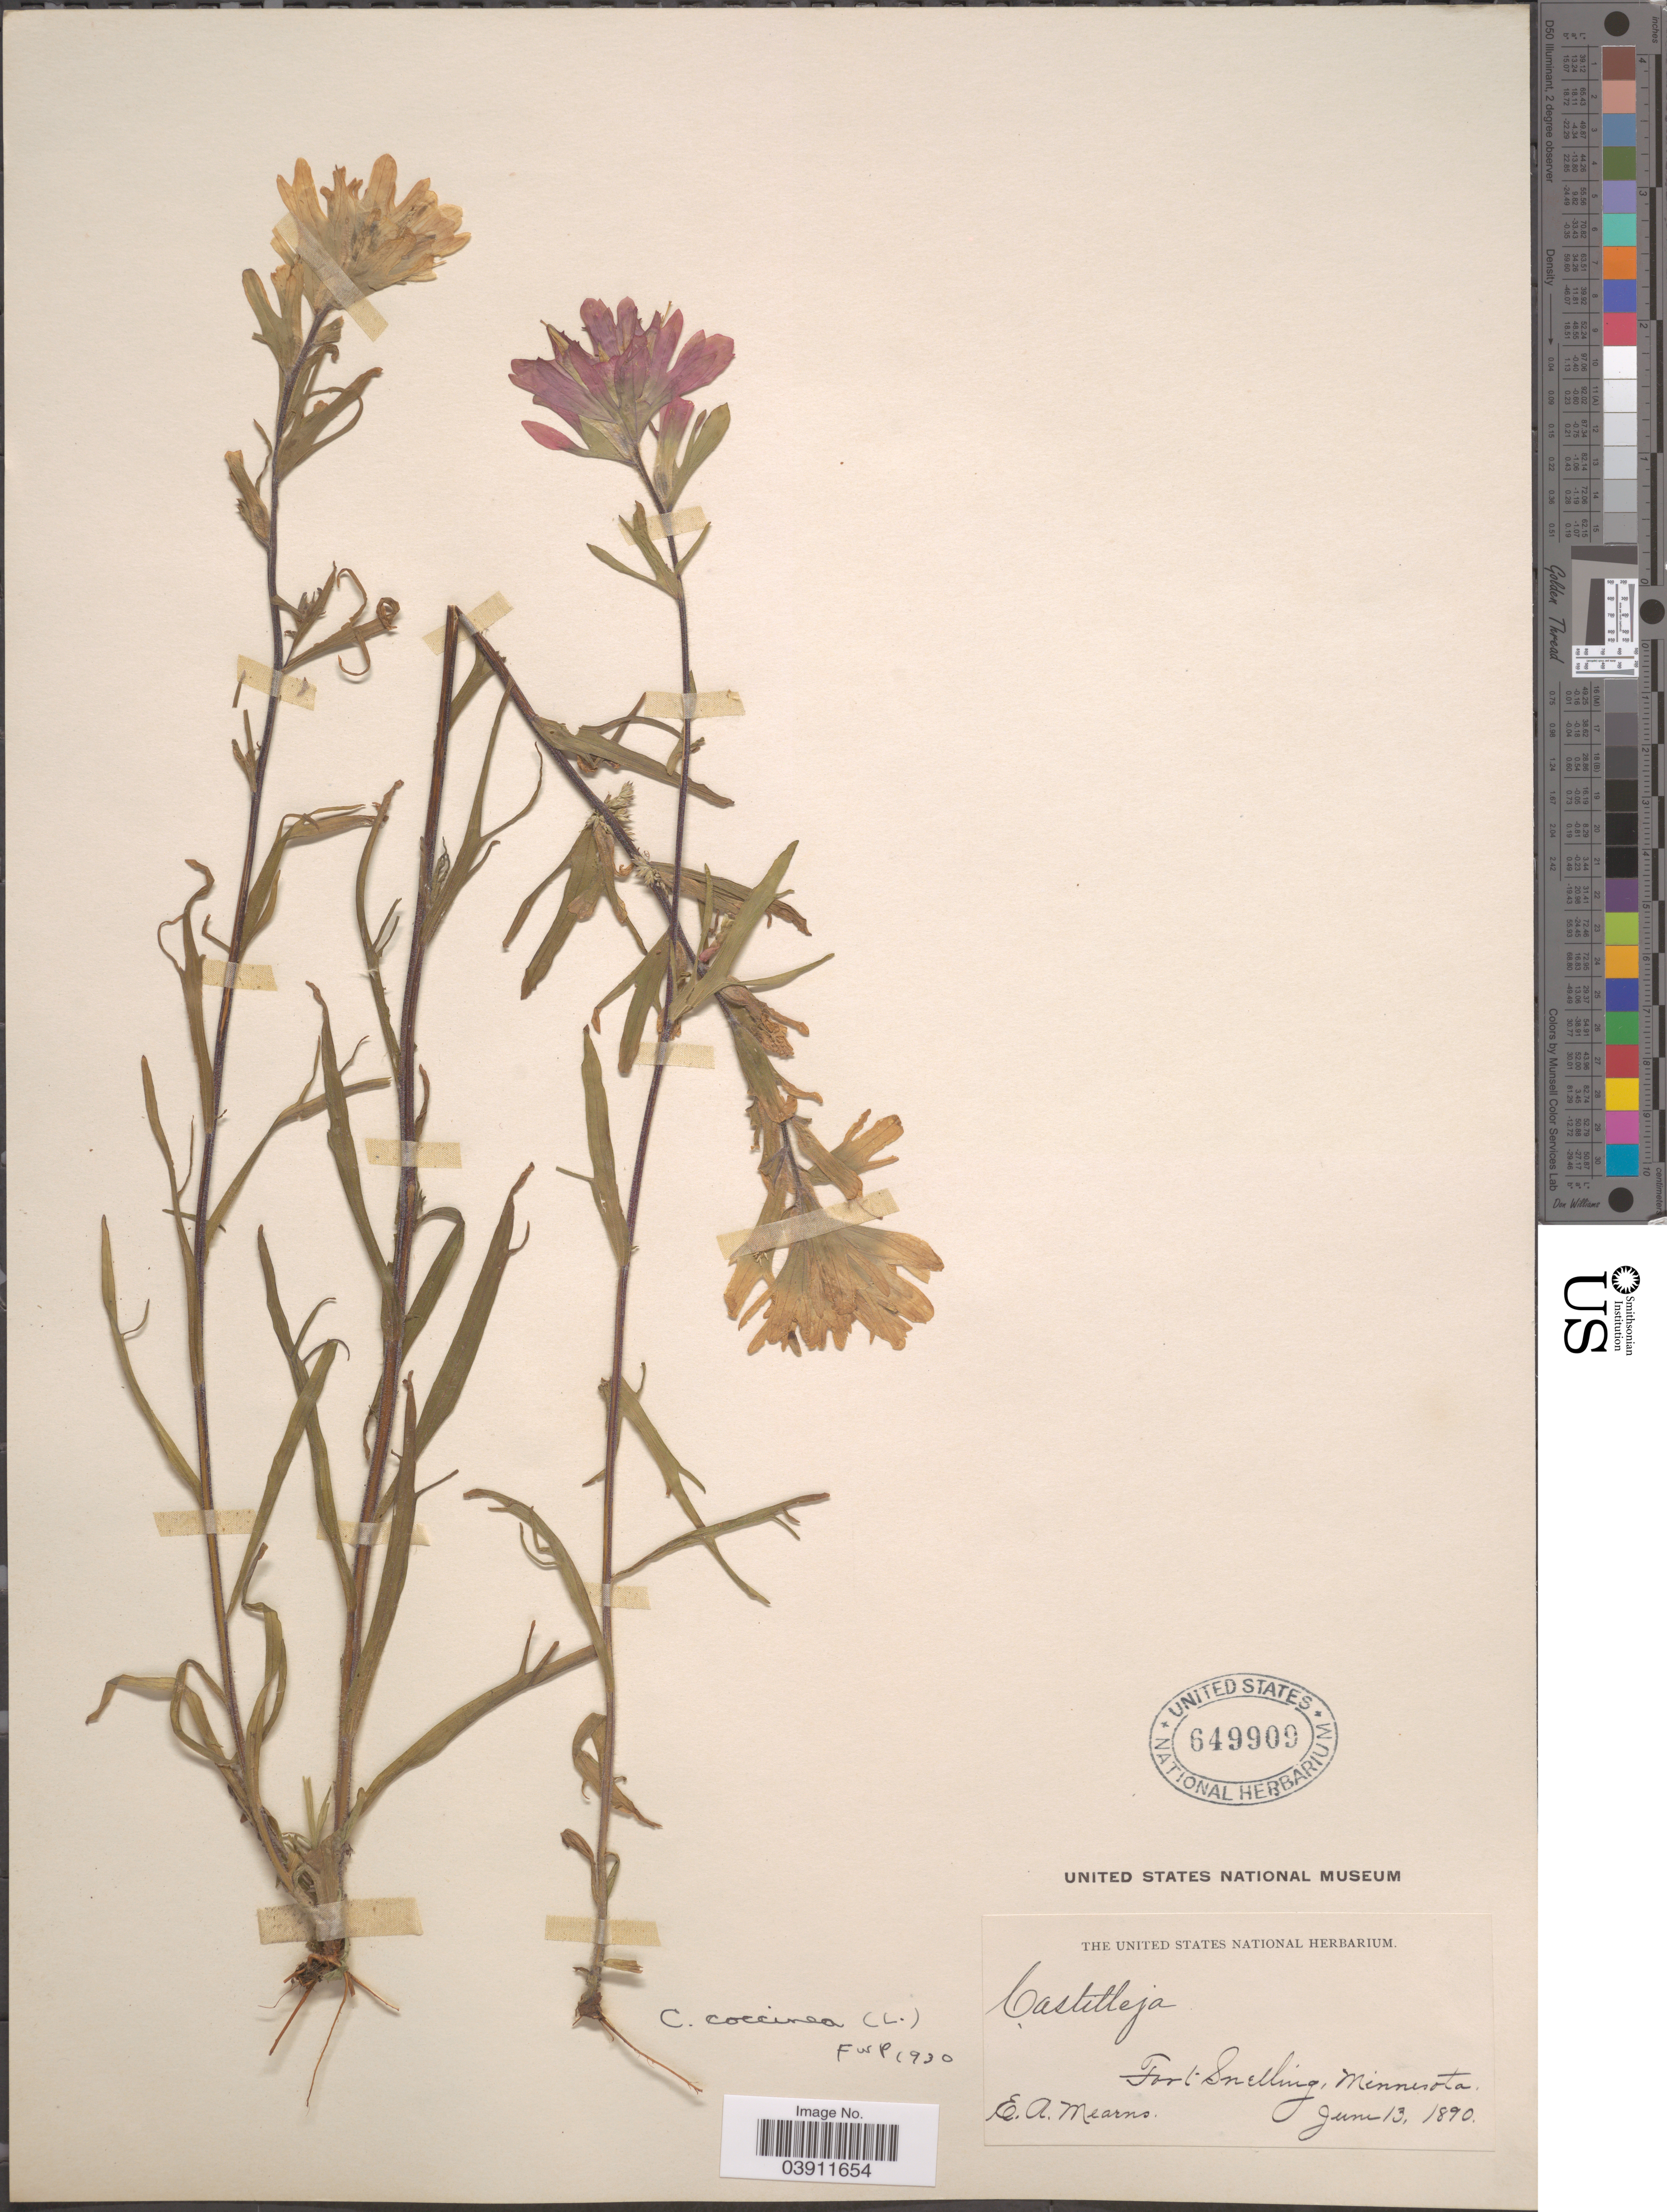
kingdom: Plantae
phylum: Tracheophyta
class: Magnoliopsida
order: Lamiales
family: Orobanchaceae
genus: Castilleja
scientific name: Castilleja coccinea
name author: (L.) Spreng.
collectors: E. A. Mearns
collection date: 1890-06-13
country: United States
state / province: Minnesota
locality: Fort Snelling.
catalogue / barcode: US 649909